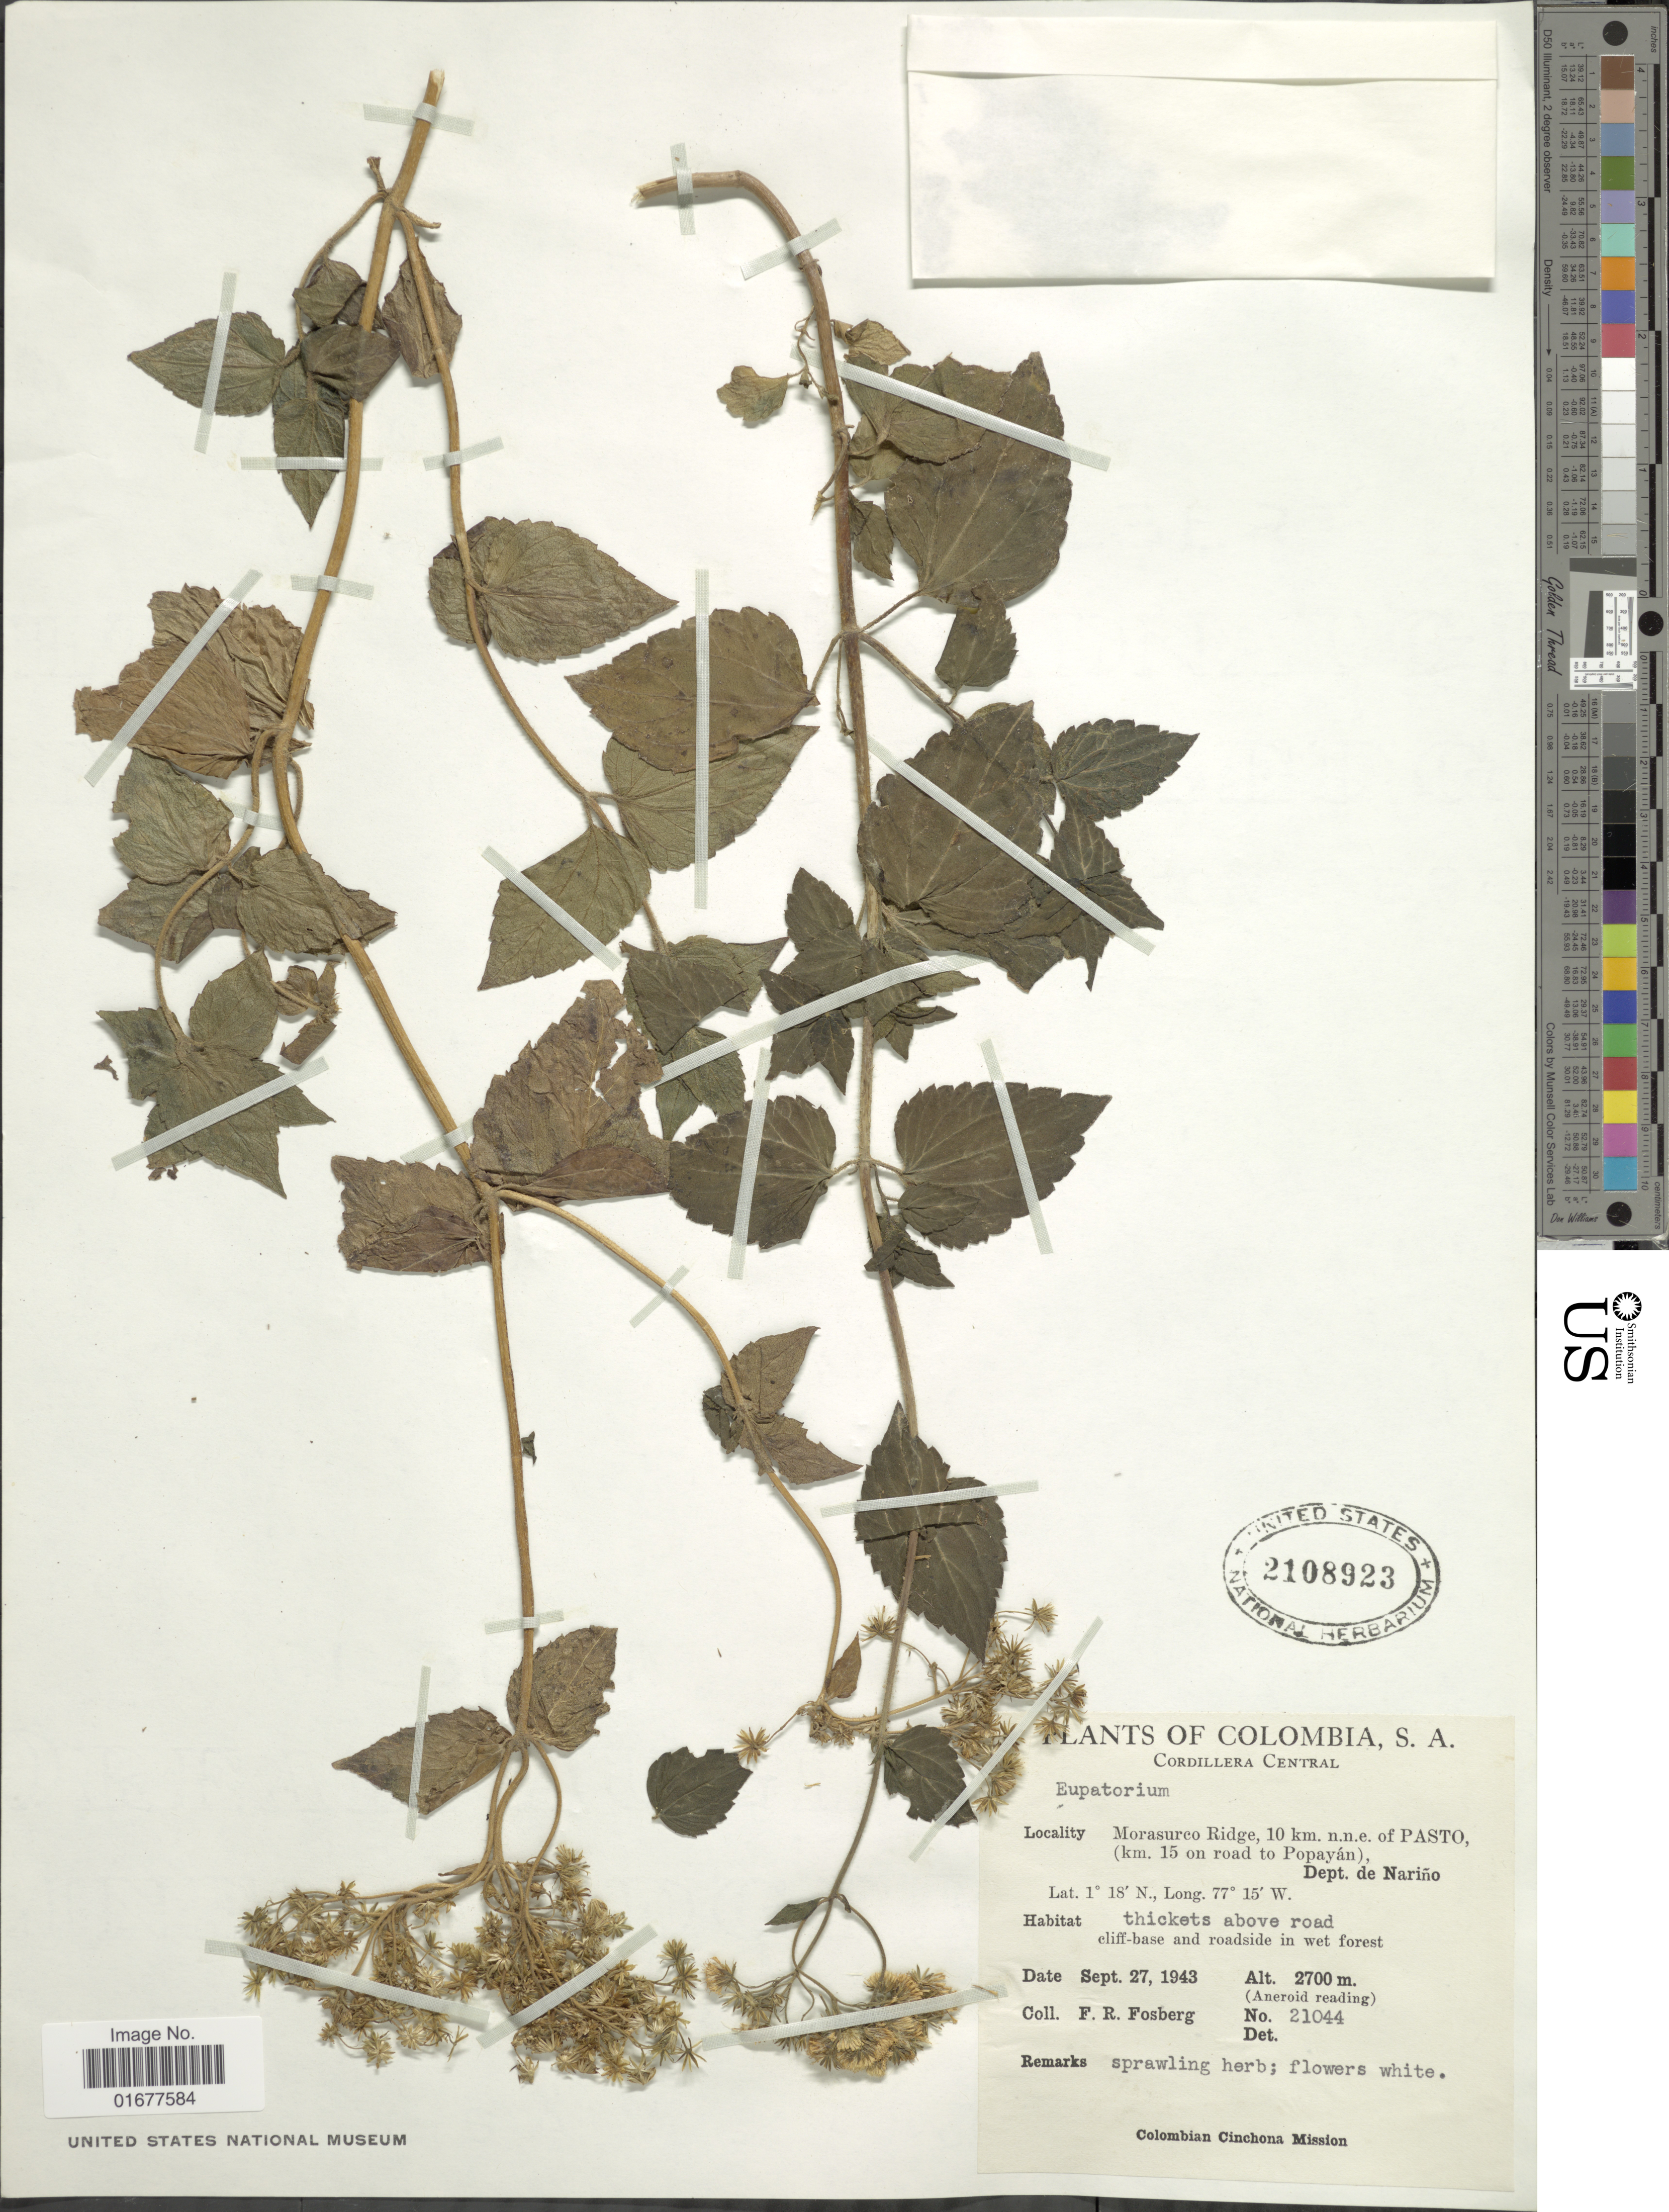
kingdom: Plantae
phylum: Tracheophyta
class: Magnoliopsida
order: Asterales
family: Asteraceae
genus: Ageratina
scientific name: Ageratina sotarensis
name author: (Hieron.) R.M. King & H. Rob.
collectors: F. R. Fosberg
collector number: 21044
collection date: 1943-09-27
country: Colombia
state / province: Nariño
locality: Cordillera Central, Morasurco Ridge, 10 km. n.n.e. of Pasto (km. 15 on road to Popayan)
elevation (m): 2700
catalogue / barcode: US 2108923